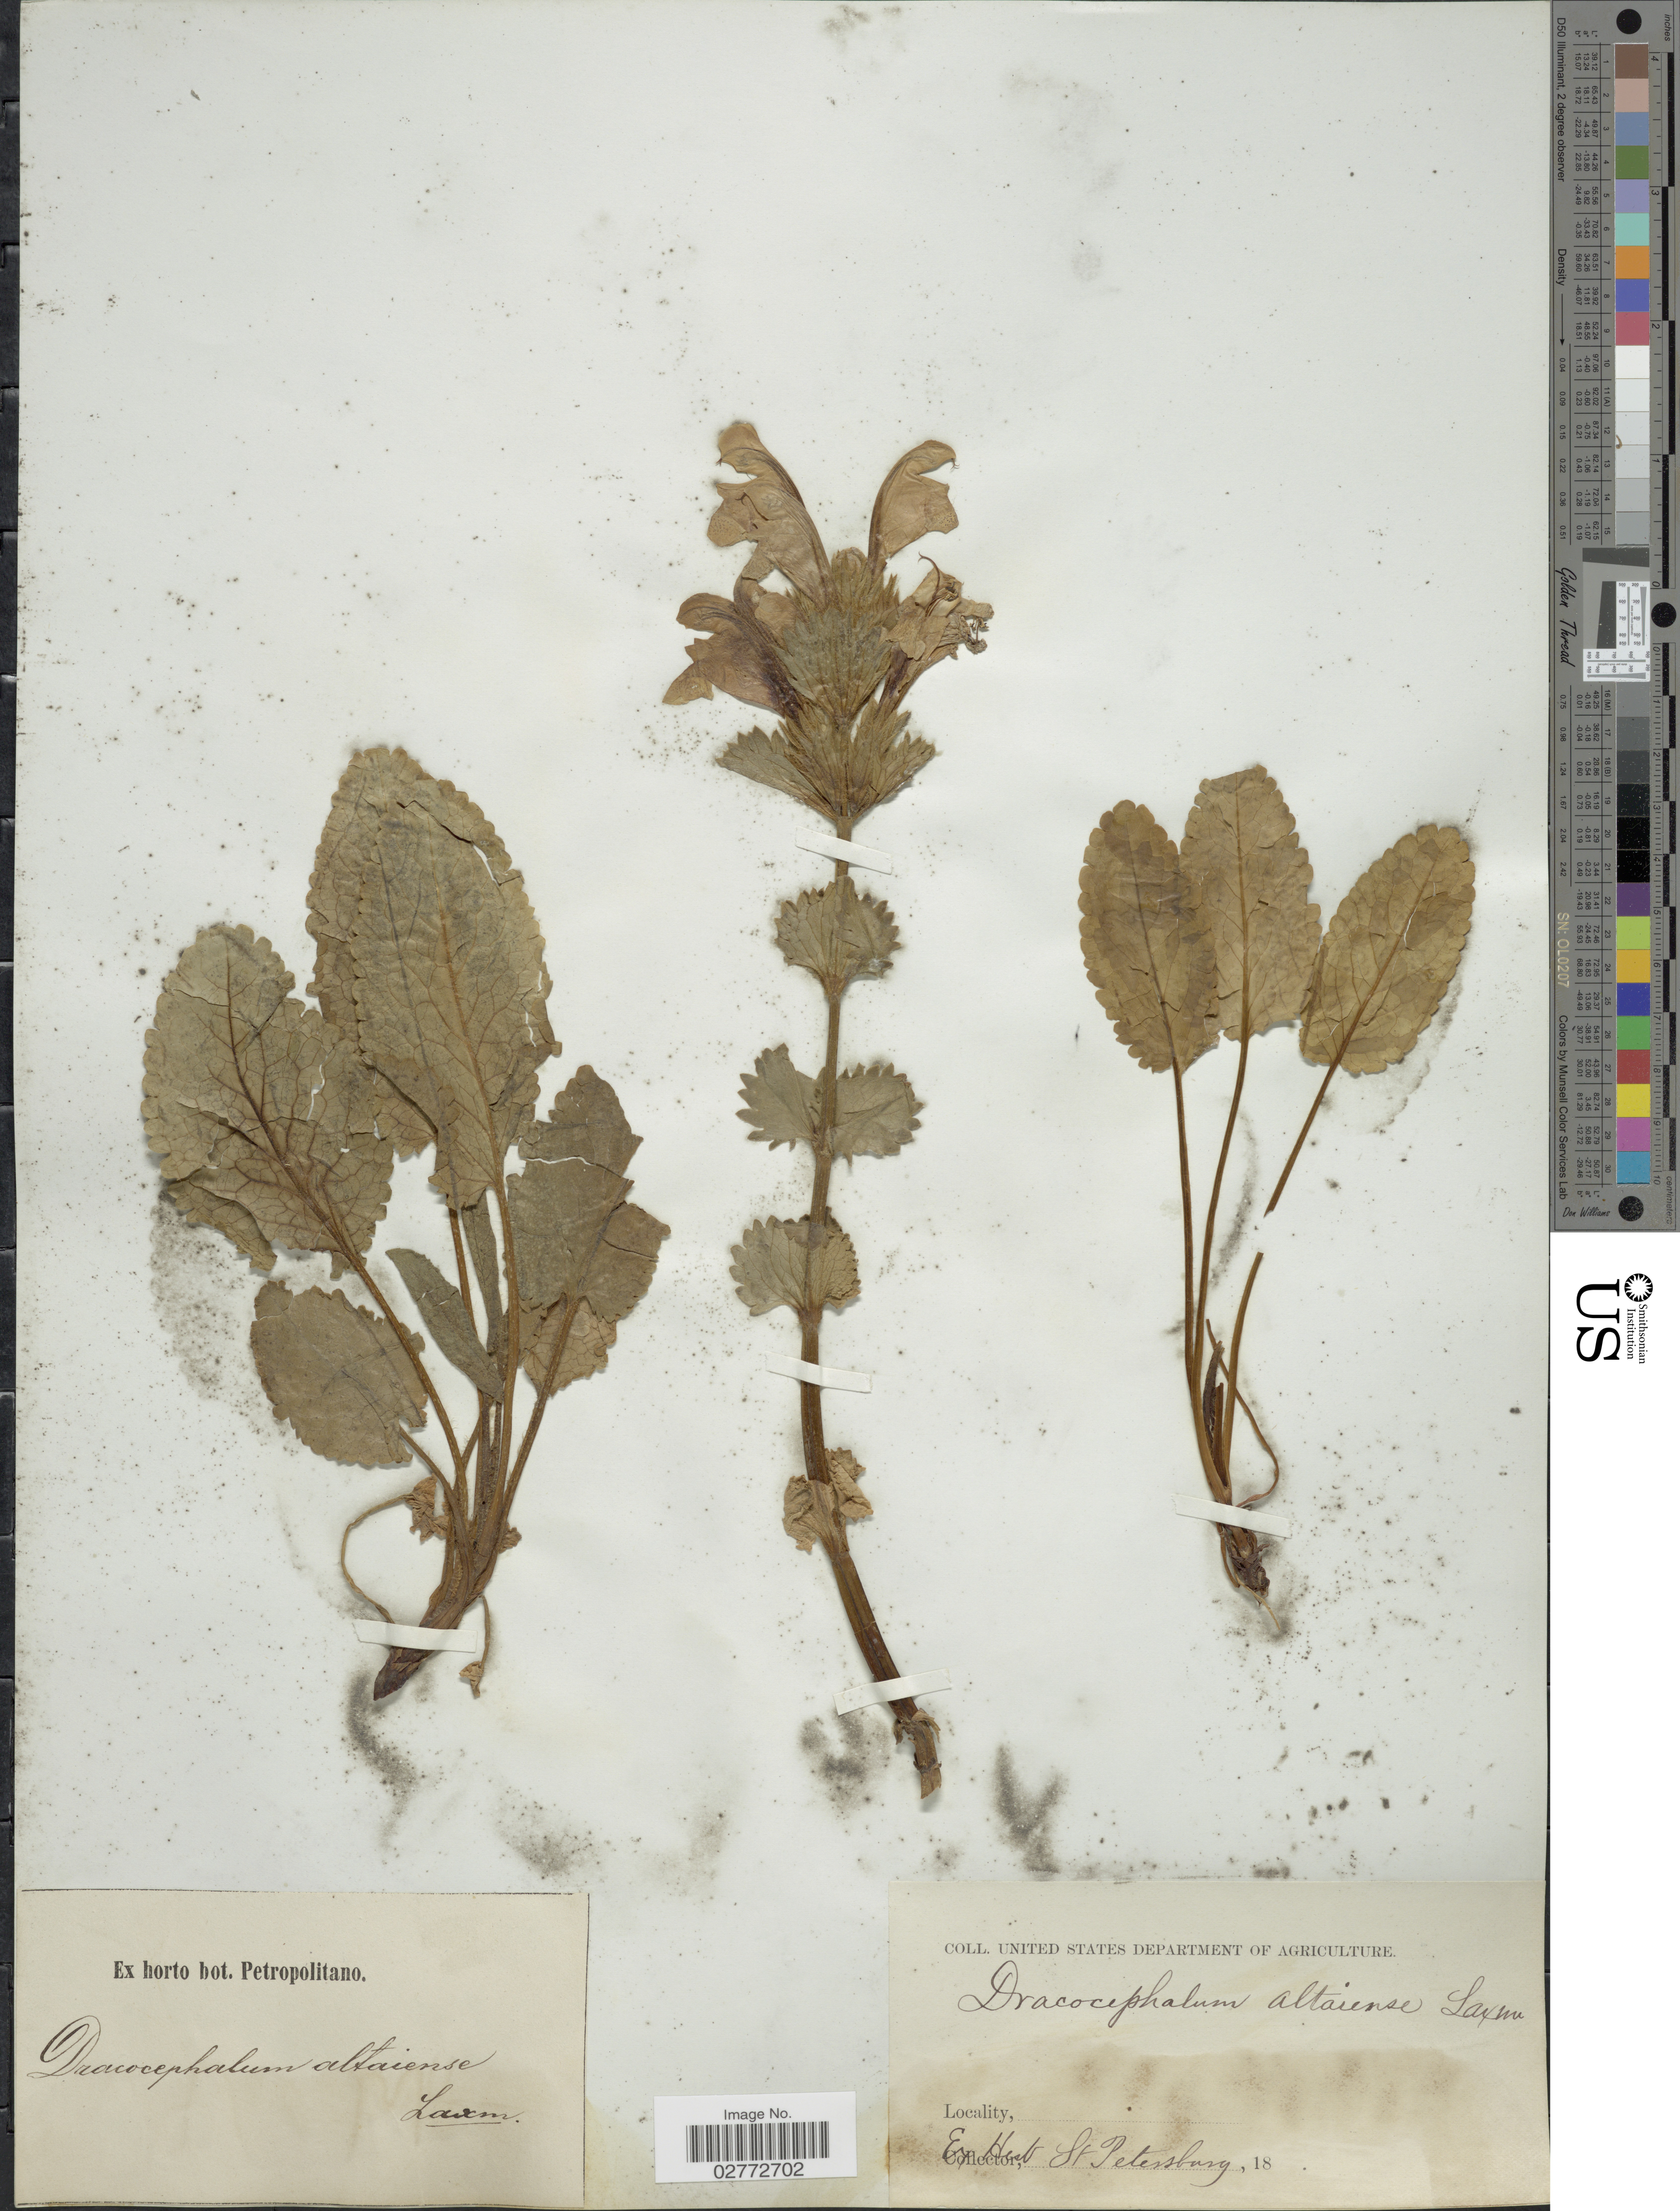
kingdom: Plantae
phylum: Tracheophyta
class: Magnoliopsida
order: Lamiales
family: Lamiaceae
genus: Dracocephalum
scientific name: Dracocephalum altaiense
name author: Laxm.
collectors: ex Horto Bot. Petropolitano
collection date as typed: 18